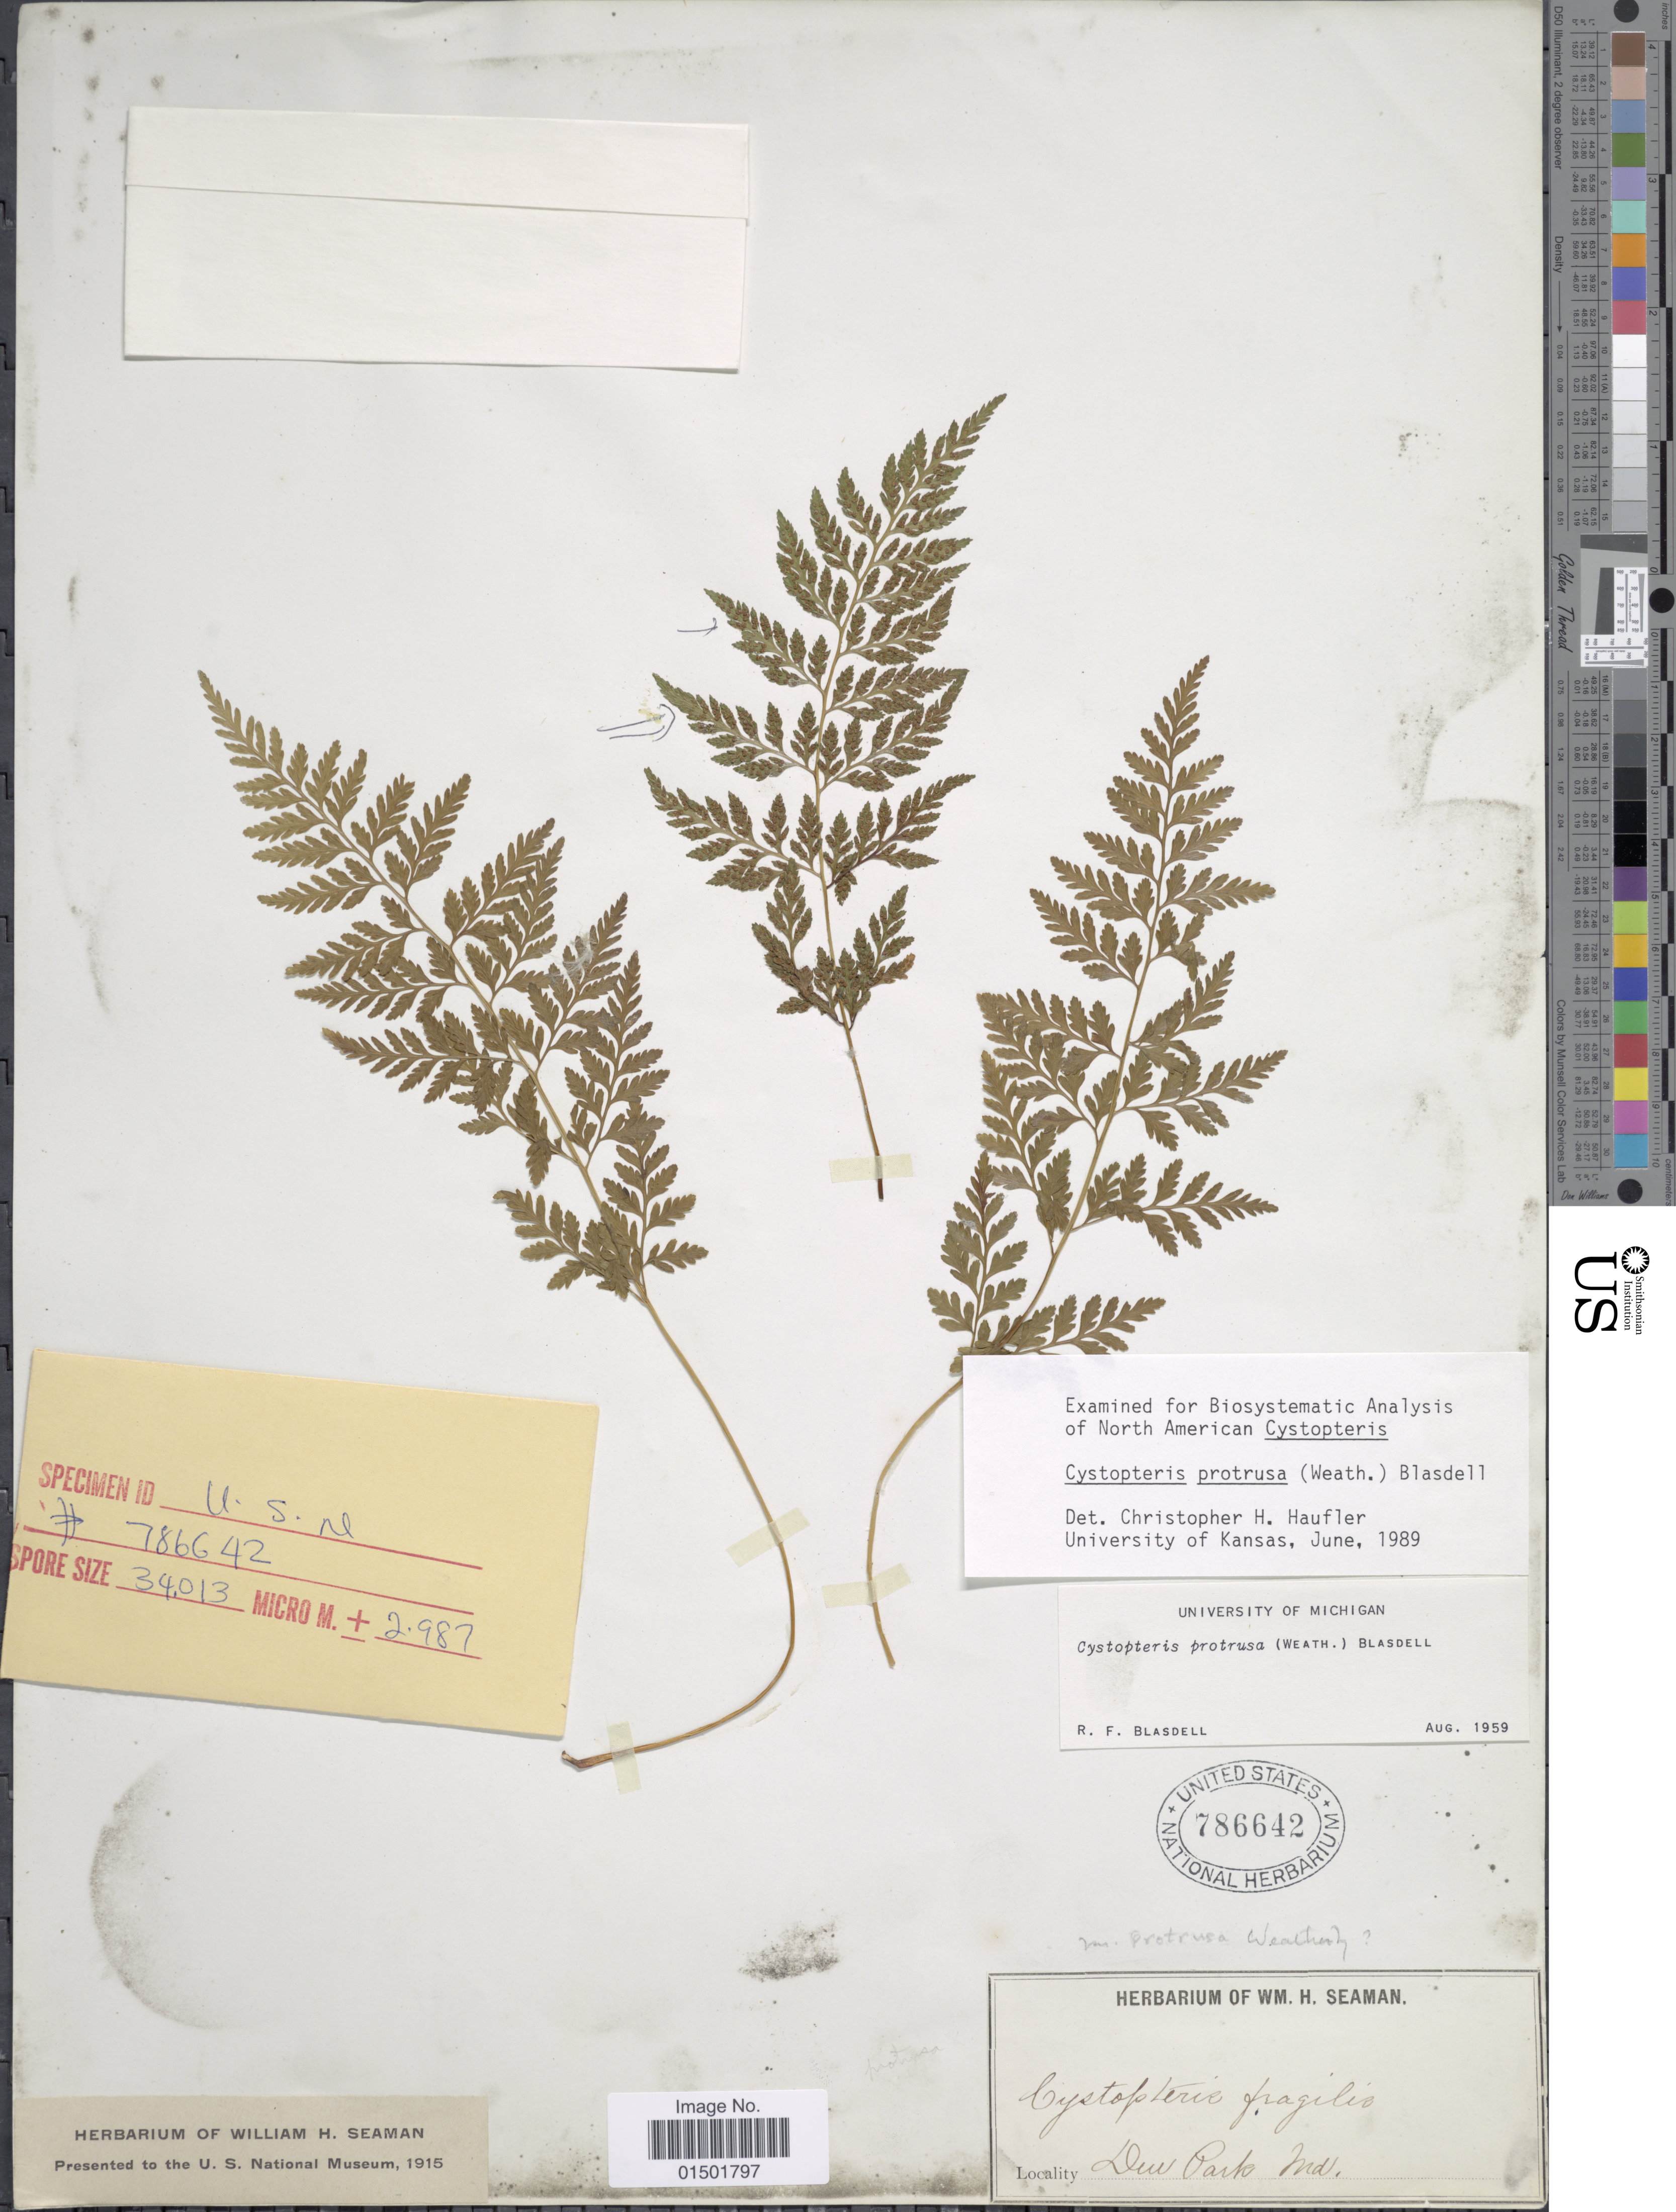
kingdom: Plantae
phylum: Tracheophyta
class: Polypodiopsida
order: Polypodiales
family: Cystopteridaceae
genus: Cystopteris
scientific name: Cystopteris protrusa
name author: (Weath.) Blasdell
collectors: ex herb. Seaman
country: Liberia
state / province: Maryland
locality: Dew Park Ma.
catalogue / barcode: US 786642